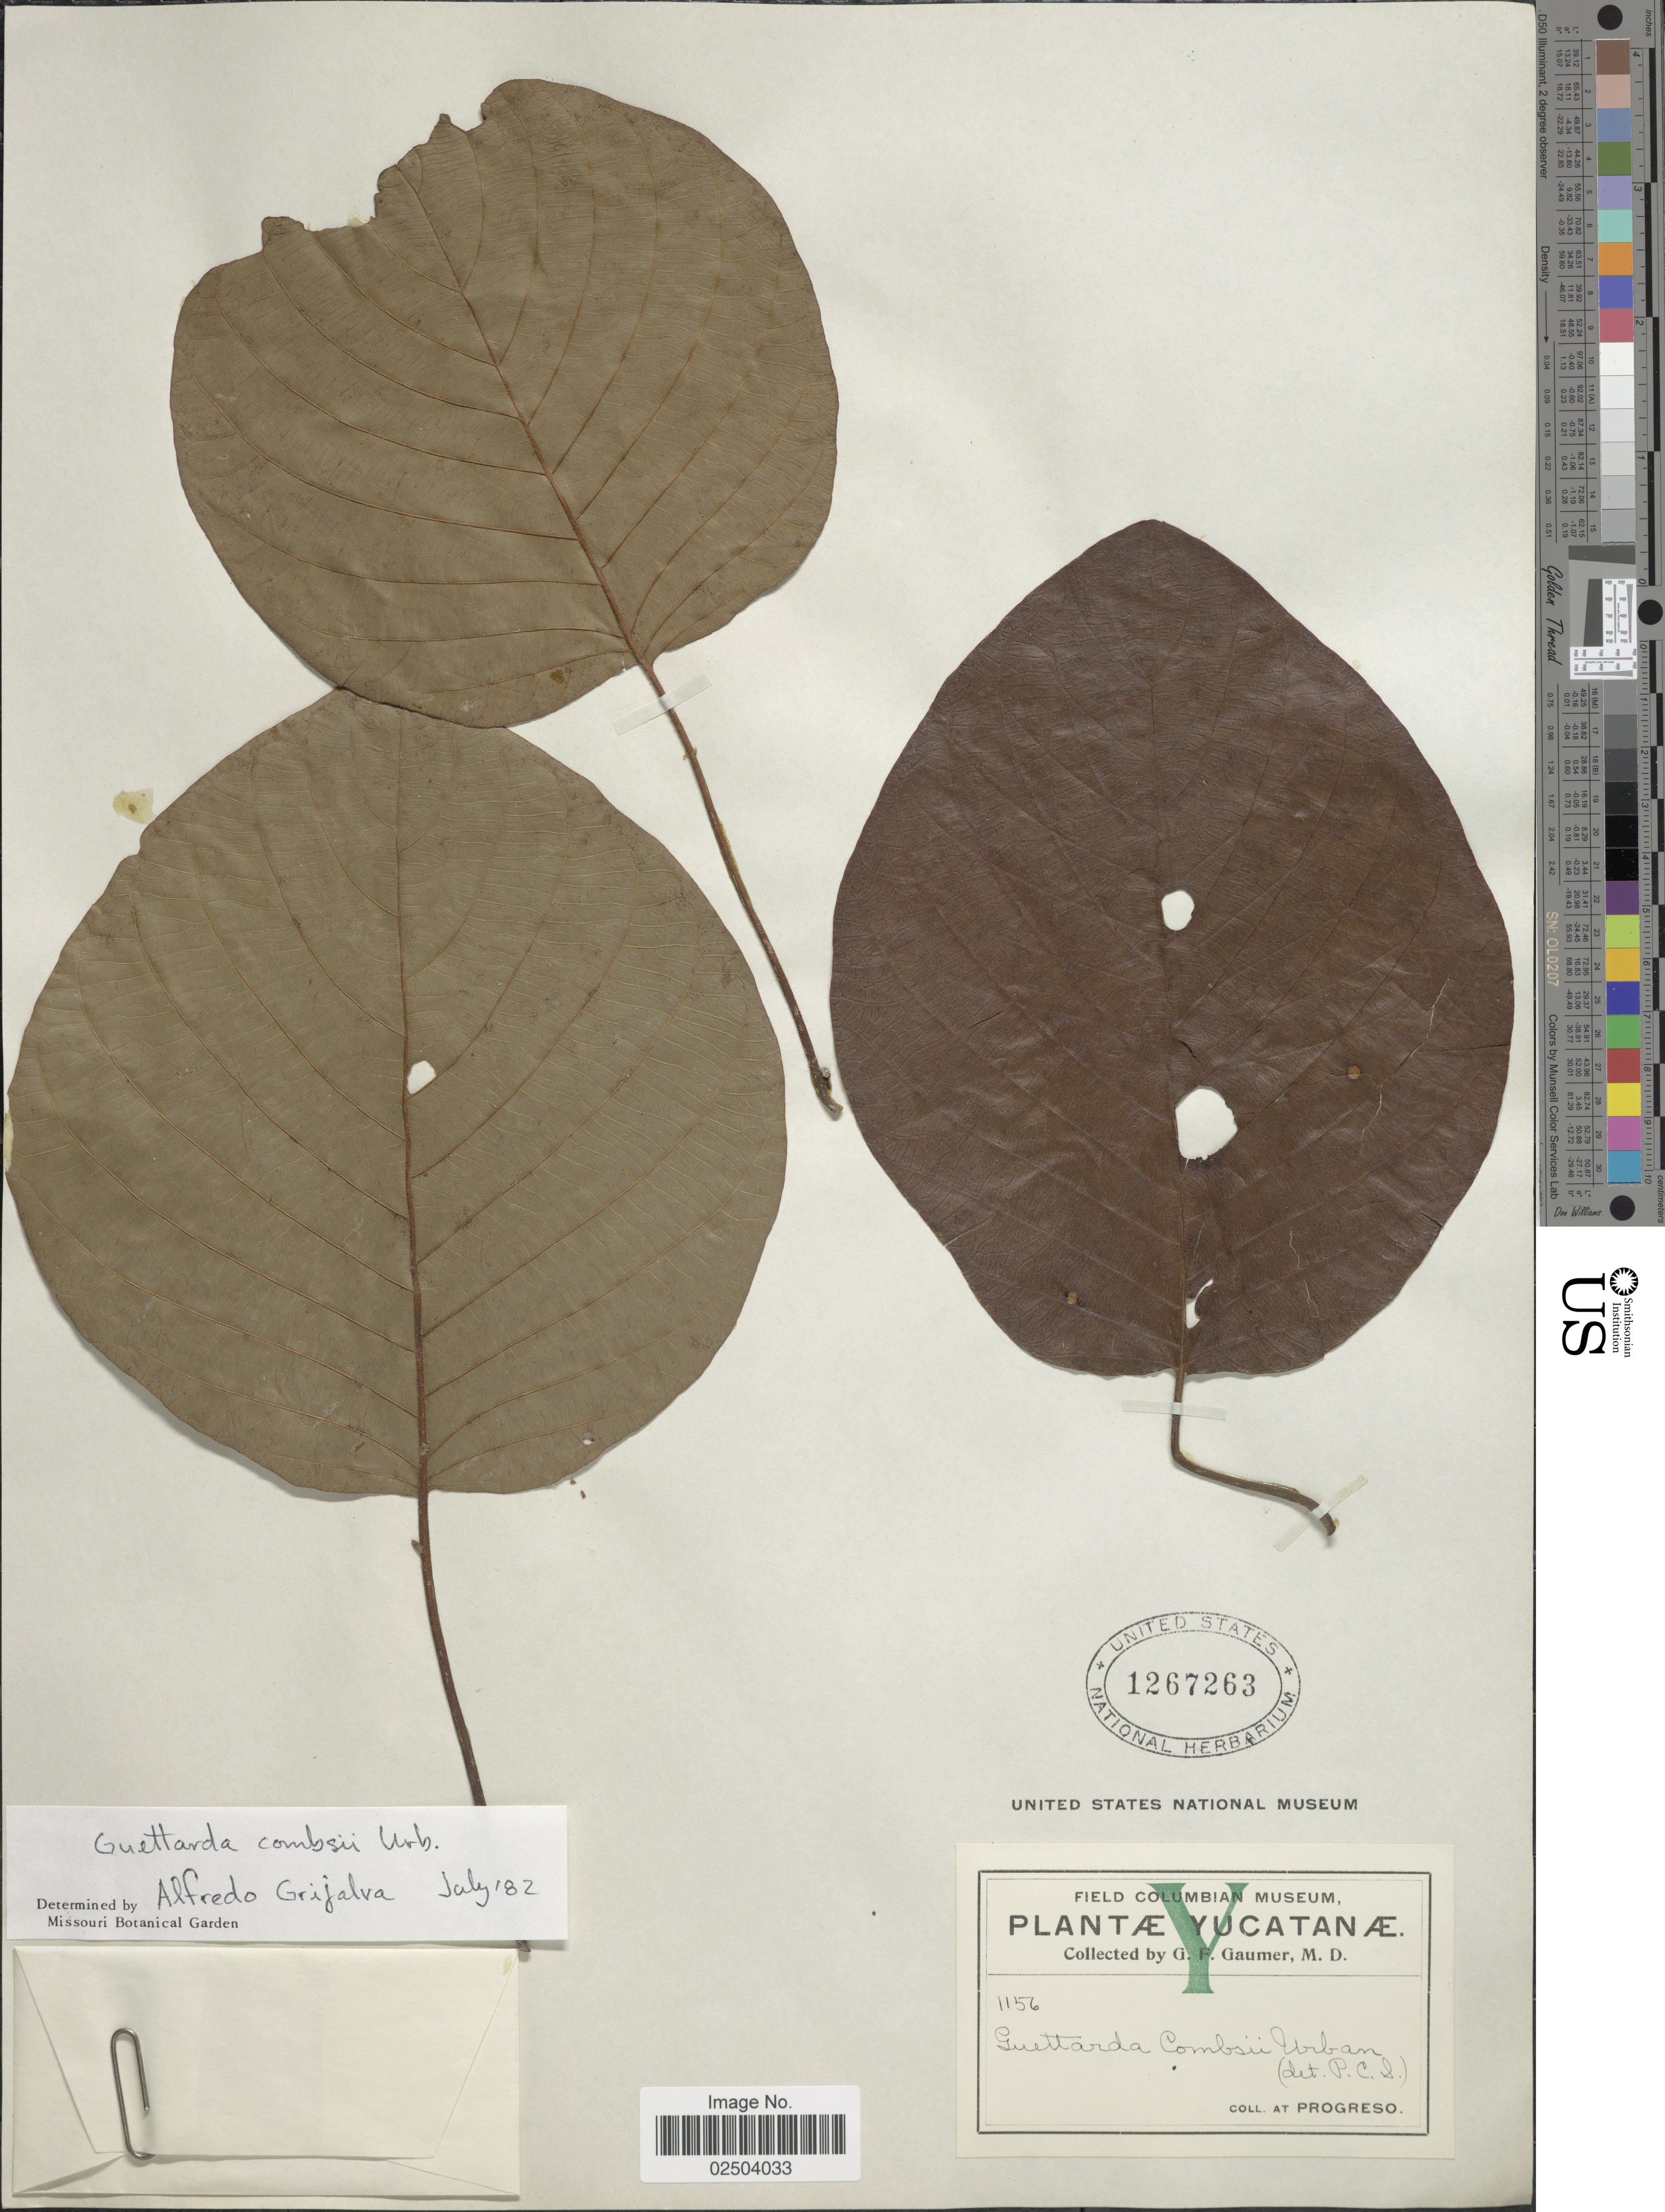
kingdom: Plantae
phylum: Tracheophyta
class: Magnoliopsida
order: Gentianales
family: Rubiaceae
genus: Guettarda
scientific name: Guettarda combsii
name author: Urb.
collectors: G. F. Gaumer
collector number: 1156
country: Mexico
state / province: Yucatán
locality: Yucatanae. At Progreso.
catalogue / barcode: US 1267263